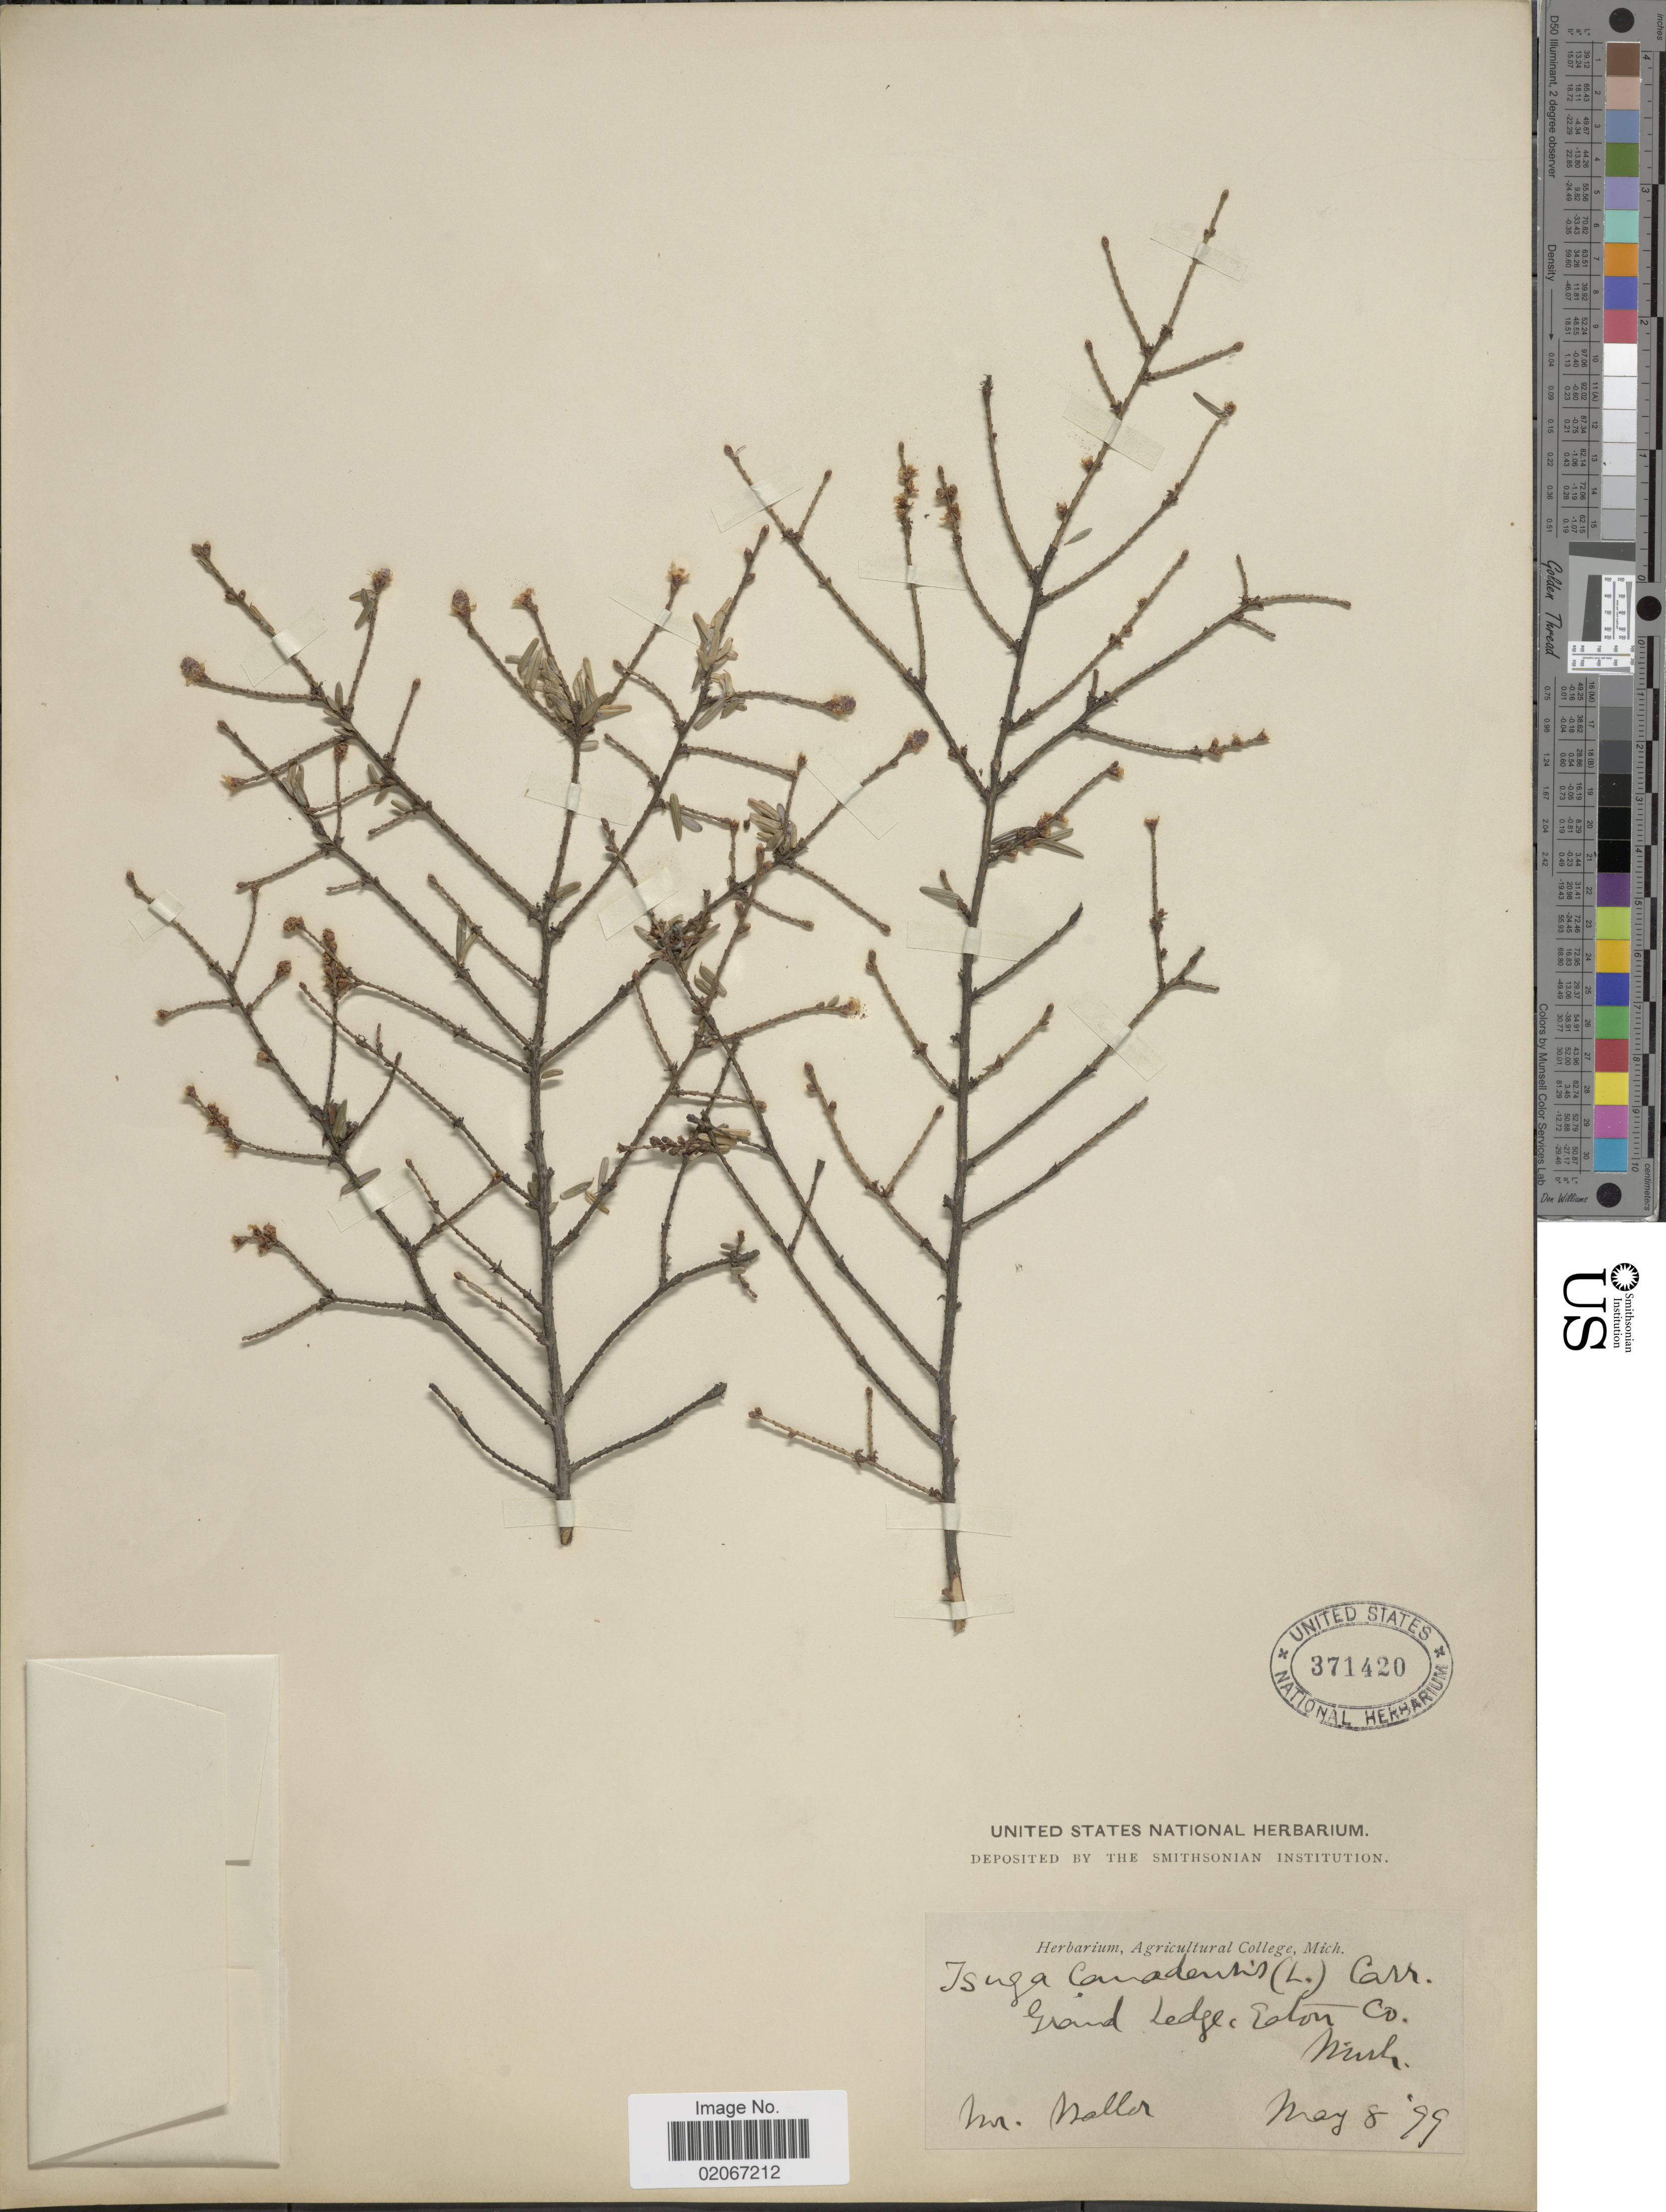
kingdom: Plantae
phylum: Tracheophyta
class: Pinopsida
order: Pinales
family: Pinaceae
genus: Tsuga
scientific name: Tsuga canadensis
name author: (L.) Carrière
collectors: -. Waller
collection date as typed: Transcribed d/m/y: 8/5/99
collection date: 1899-05-08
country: United States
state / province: Michigan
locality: Grand Ledge, Eaton Co,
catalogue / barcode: US 371420